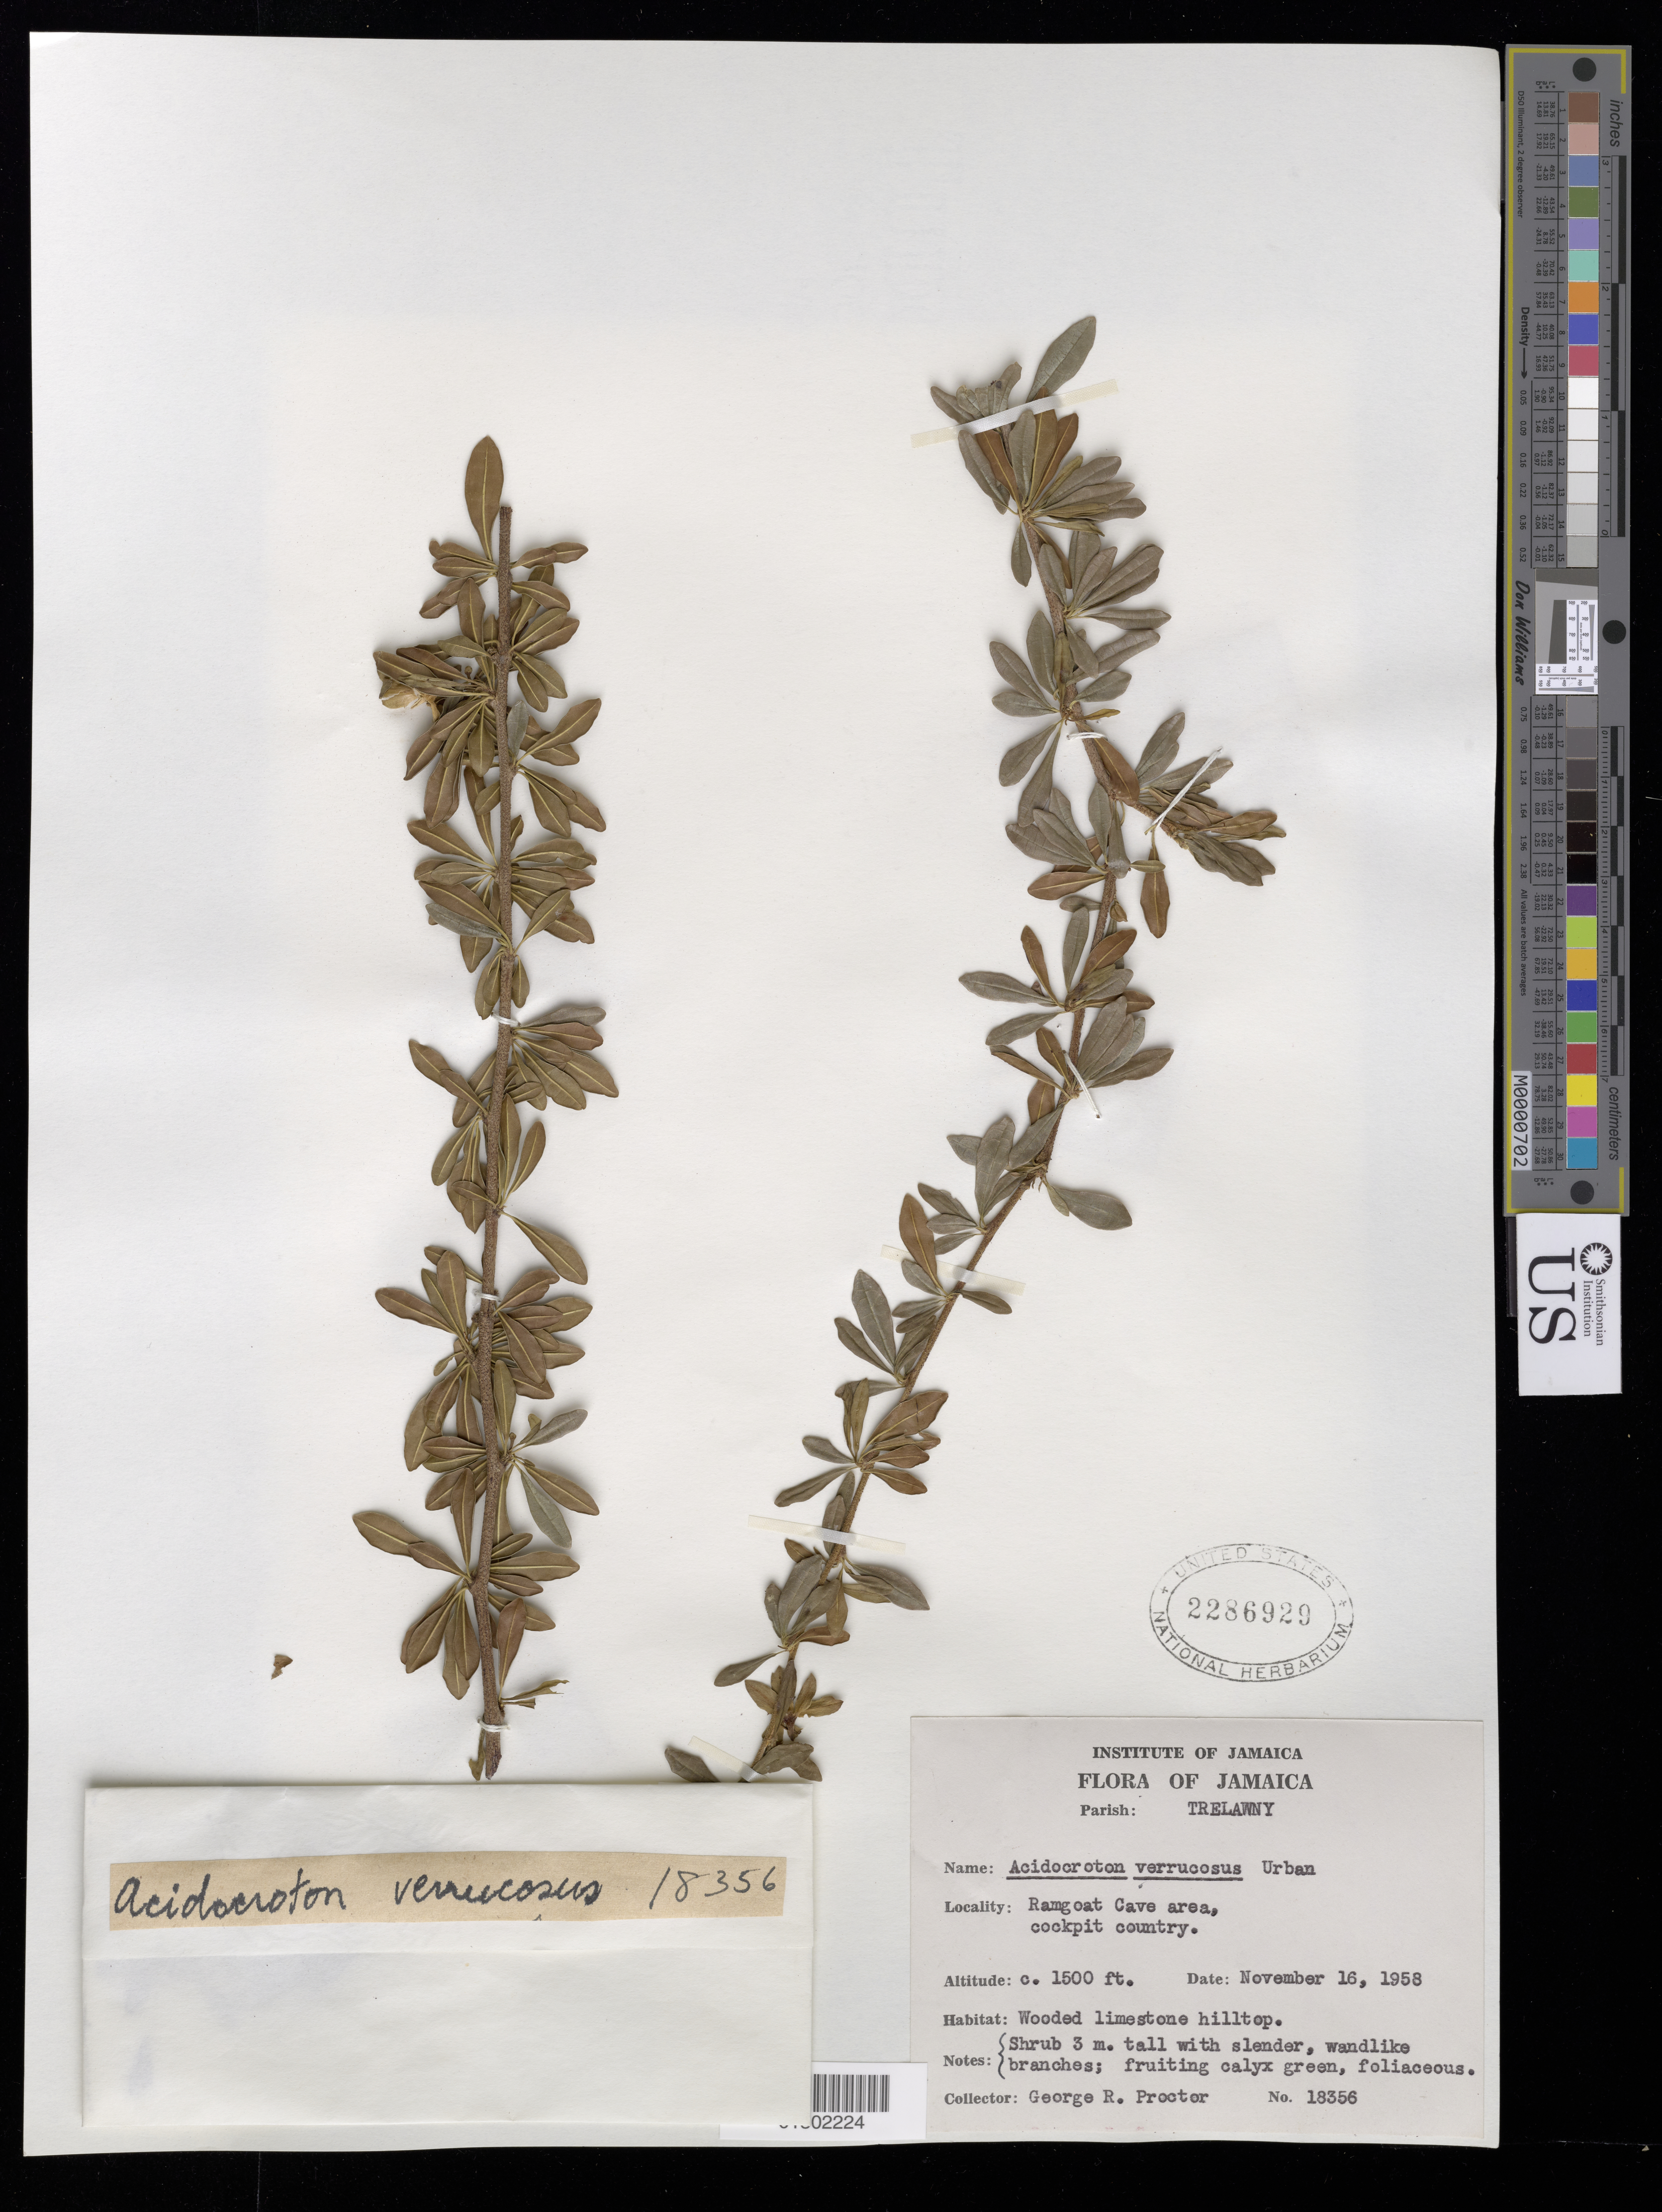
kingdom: Plantae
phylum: Tracheophyta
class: Magnoliopsida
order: Malpighiales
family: Euphorbiaceae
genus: Acidocroton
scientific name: Acidocroton verrucosus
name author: Urb.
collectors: G. R. Proctor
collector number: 18356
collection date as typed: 16 Nov 1958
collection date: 1958-11-16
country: Jamaica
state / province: Trelawny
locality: Ramgoat Cave area.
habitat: Shrub.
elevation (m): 457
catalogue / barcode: US 2286929